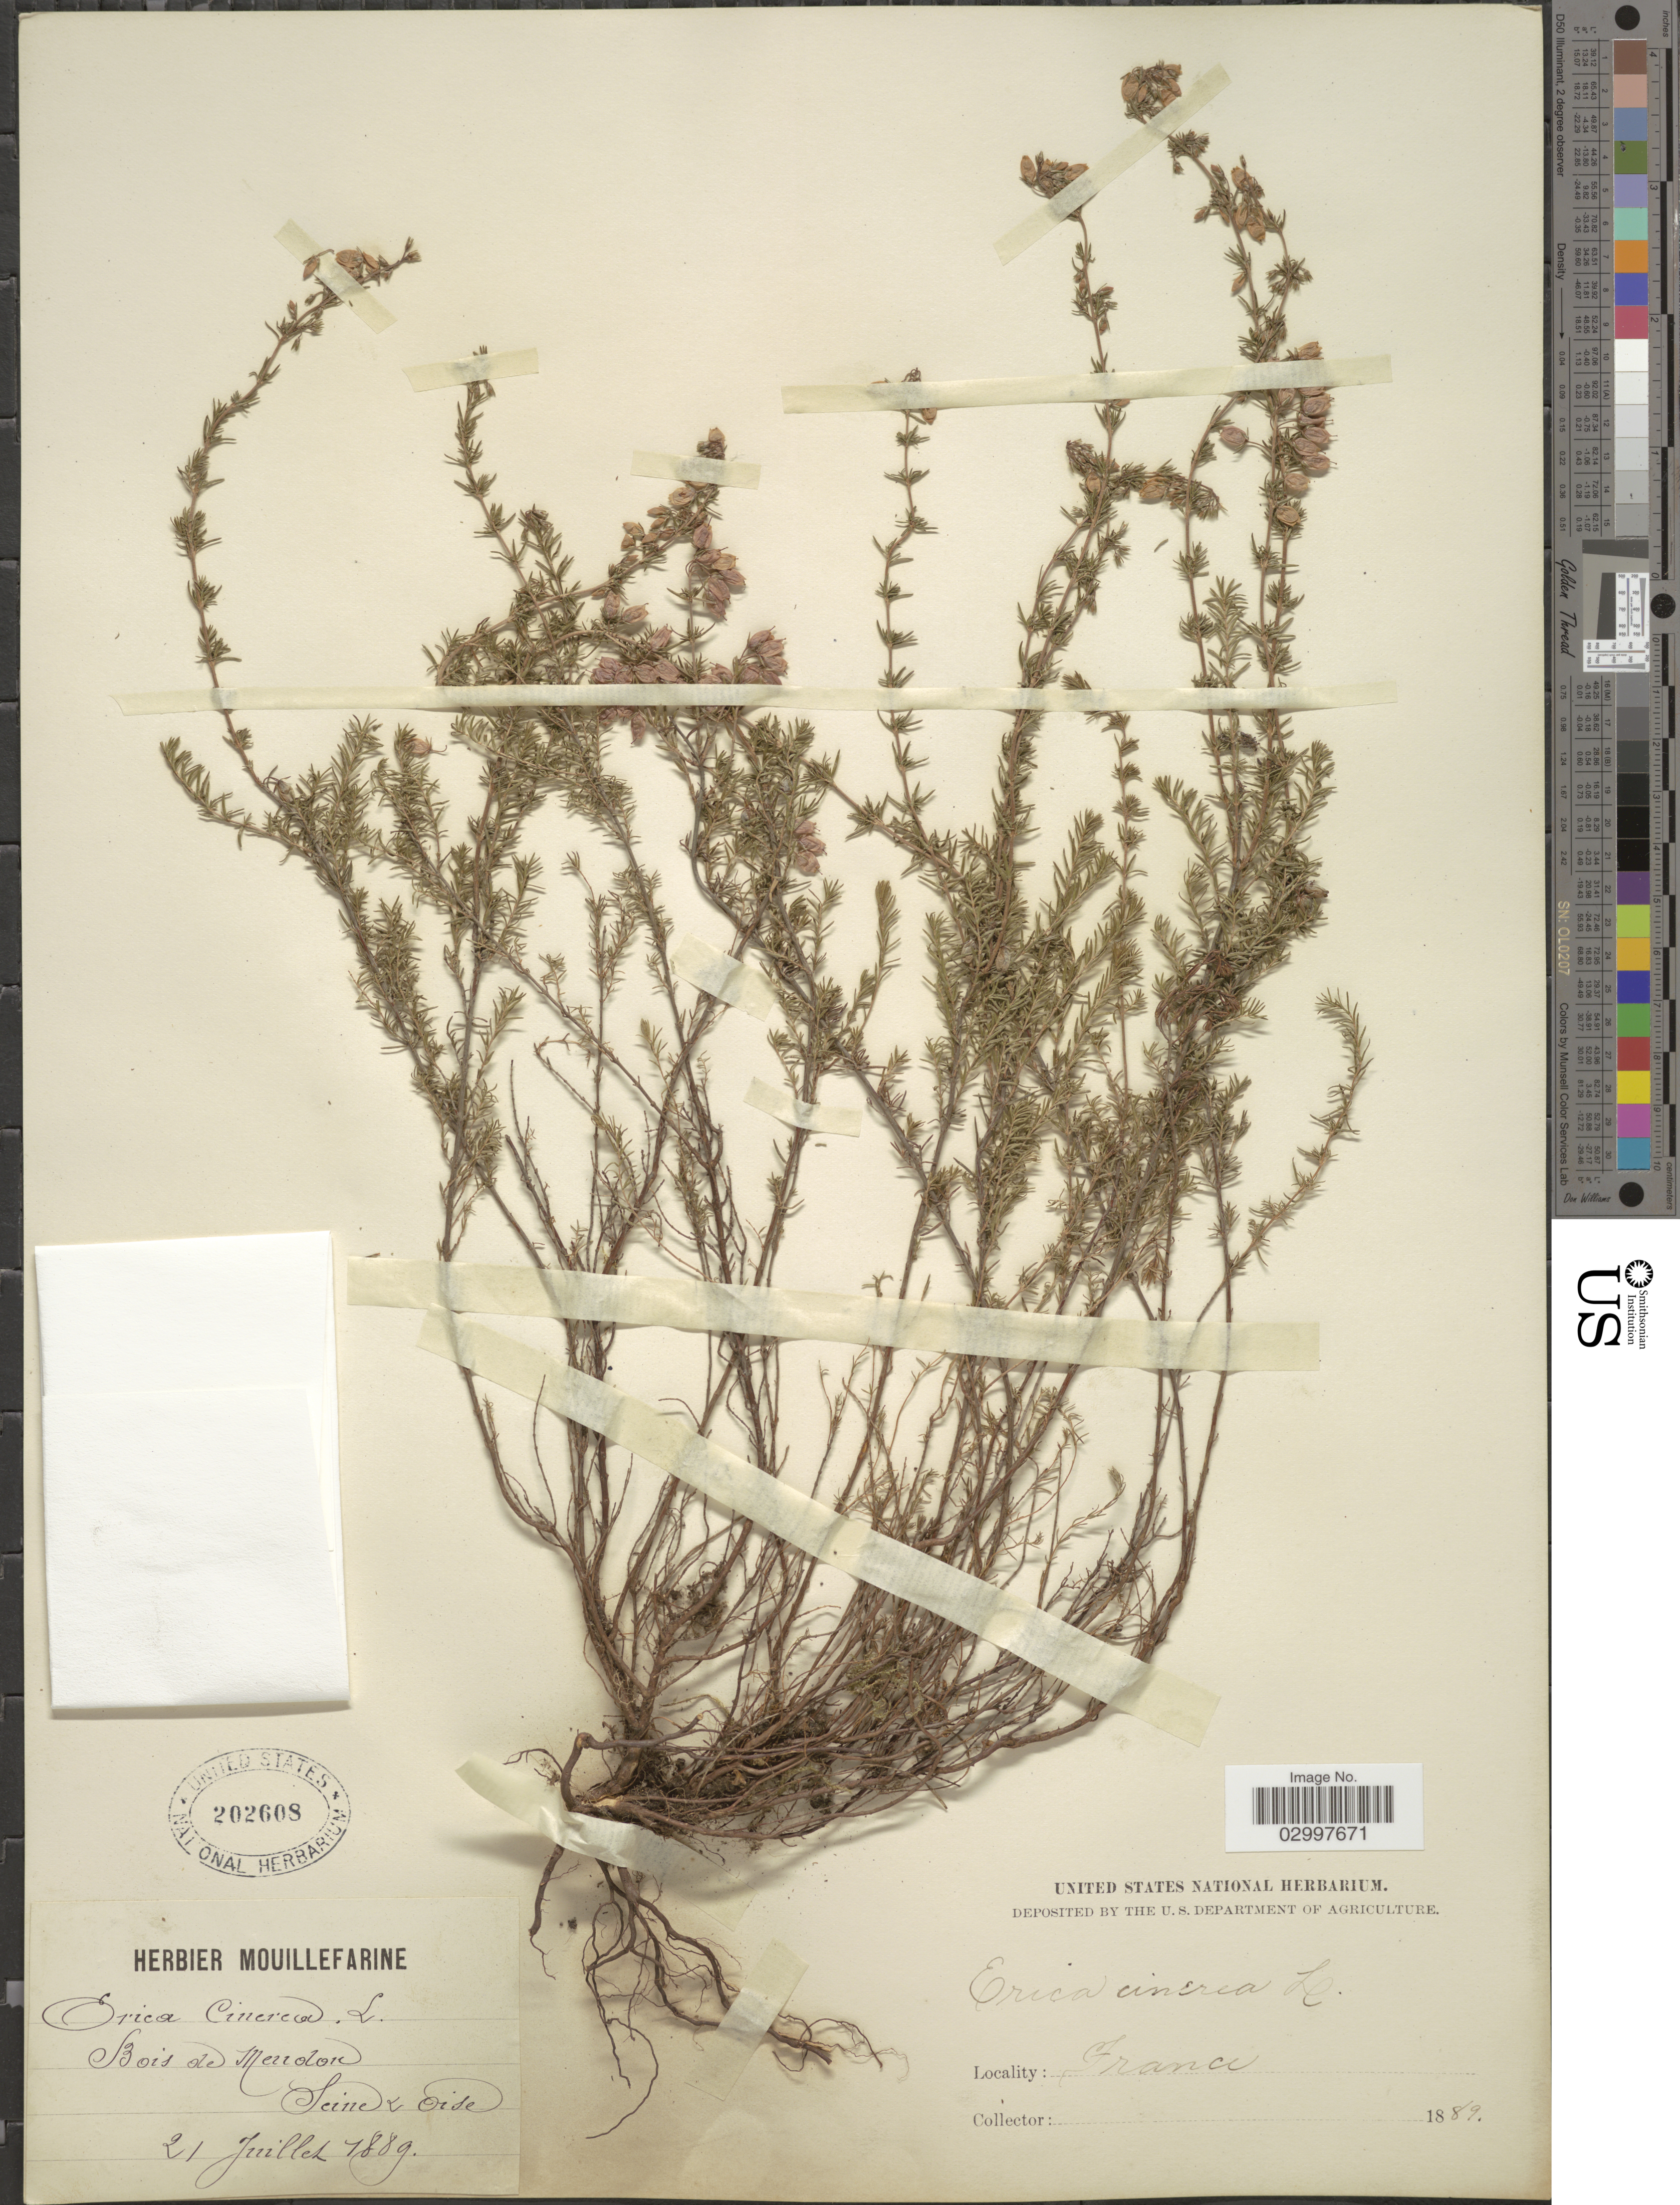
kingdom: Plantae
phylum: Tracheophyta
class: Magnoliopsida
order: Ericales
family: Ericaceae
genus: Erica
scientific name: Erica cinerea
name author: L.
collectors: ex herb. Mouillefarine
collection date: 1889-07-21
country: France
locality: Bois de Mendon. Seine & Oise.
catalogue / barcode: US 202608